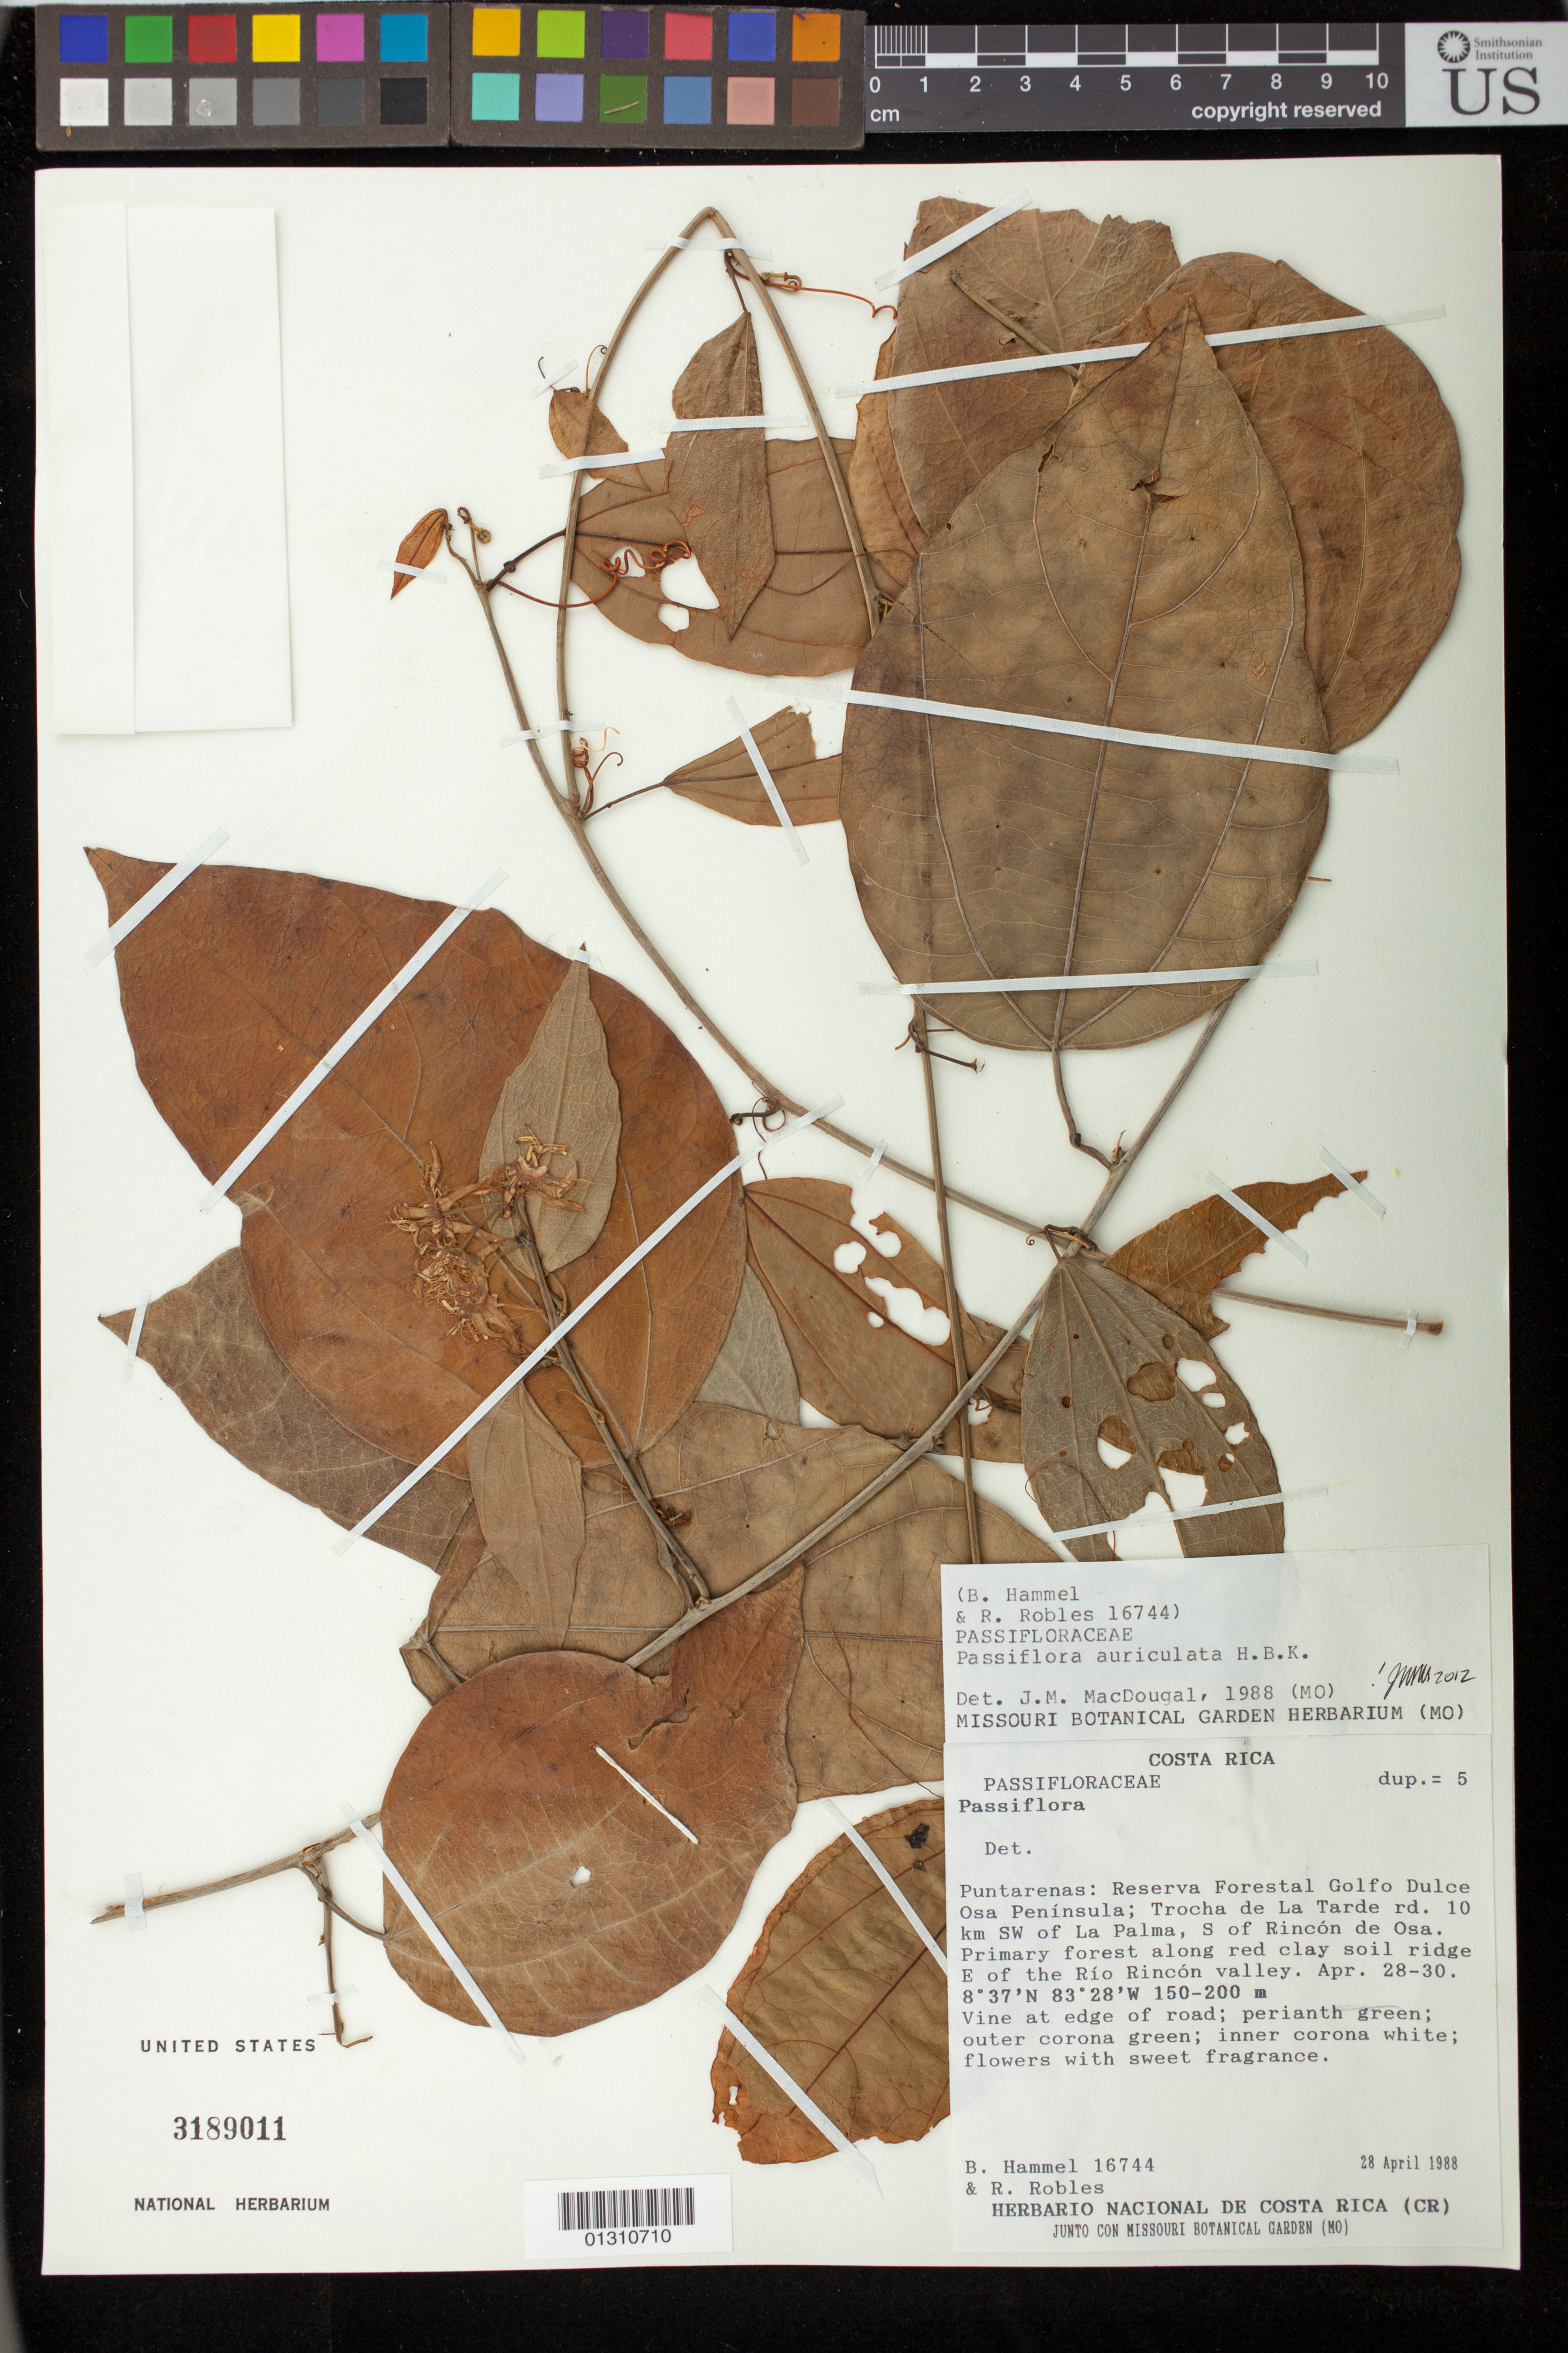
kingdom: Plantae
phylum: Tracheophyta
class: Magnoliopsida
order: Malpighiales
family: Passifloraceae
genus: Passiflora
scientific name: Passiflora auriculata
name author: Kunth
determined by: MacDougal, John M.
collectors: B. Hammel, R. Robles, M. Chavarria & P. Chavarria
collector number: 16744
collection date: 1988-04-28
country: Costa Rica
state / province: Puntarenas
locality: Reserva Forestal Golfo Dulce Osa Peninsula; Trocha de La Tarderd., 10 km SW of La Palma, S of Rincon de Osa.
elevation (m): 150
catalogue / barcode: US 3189011